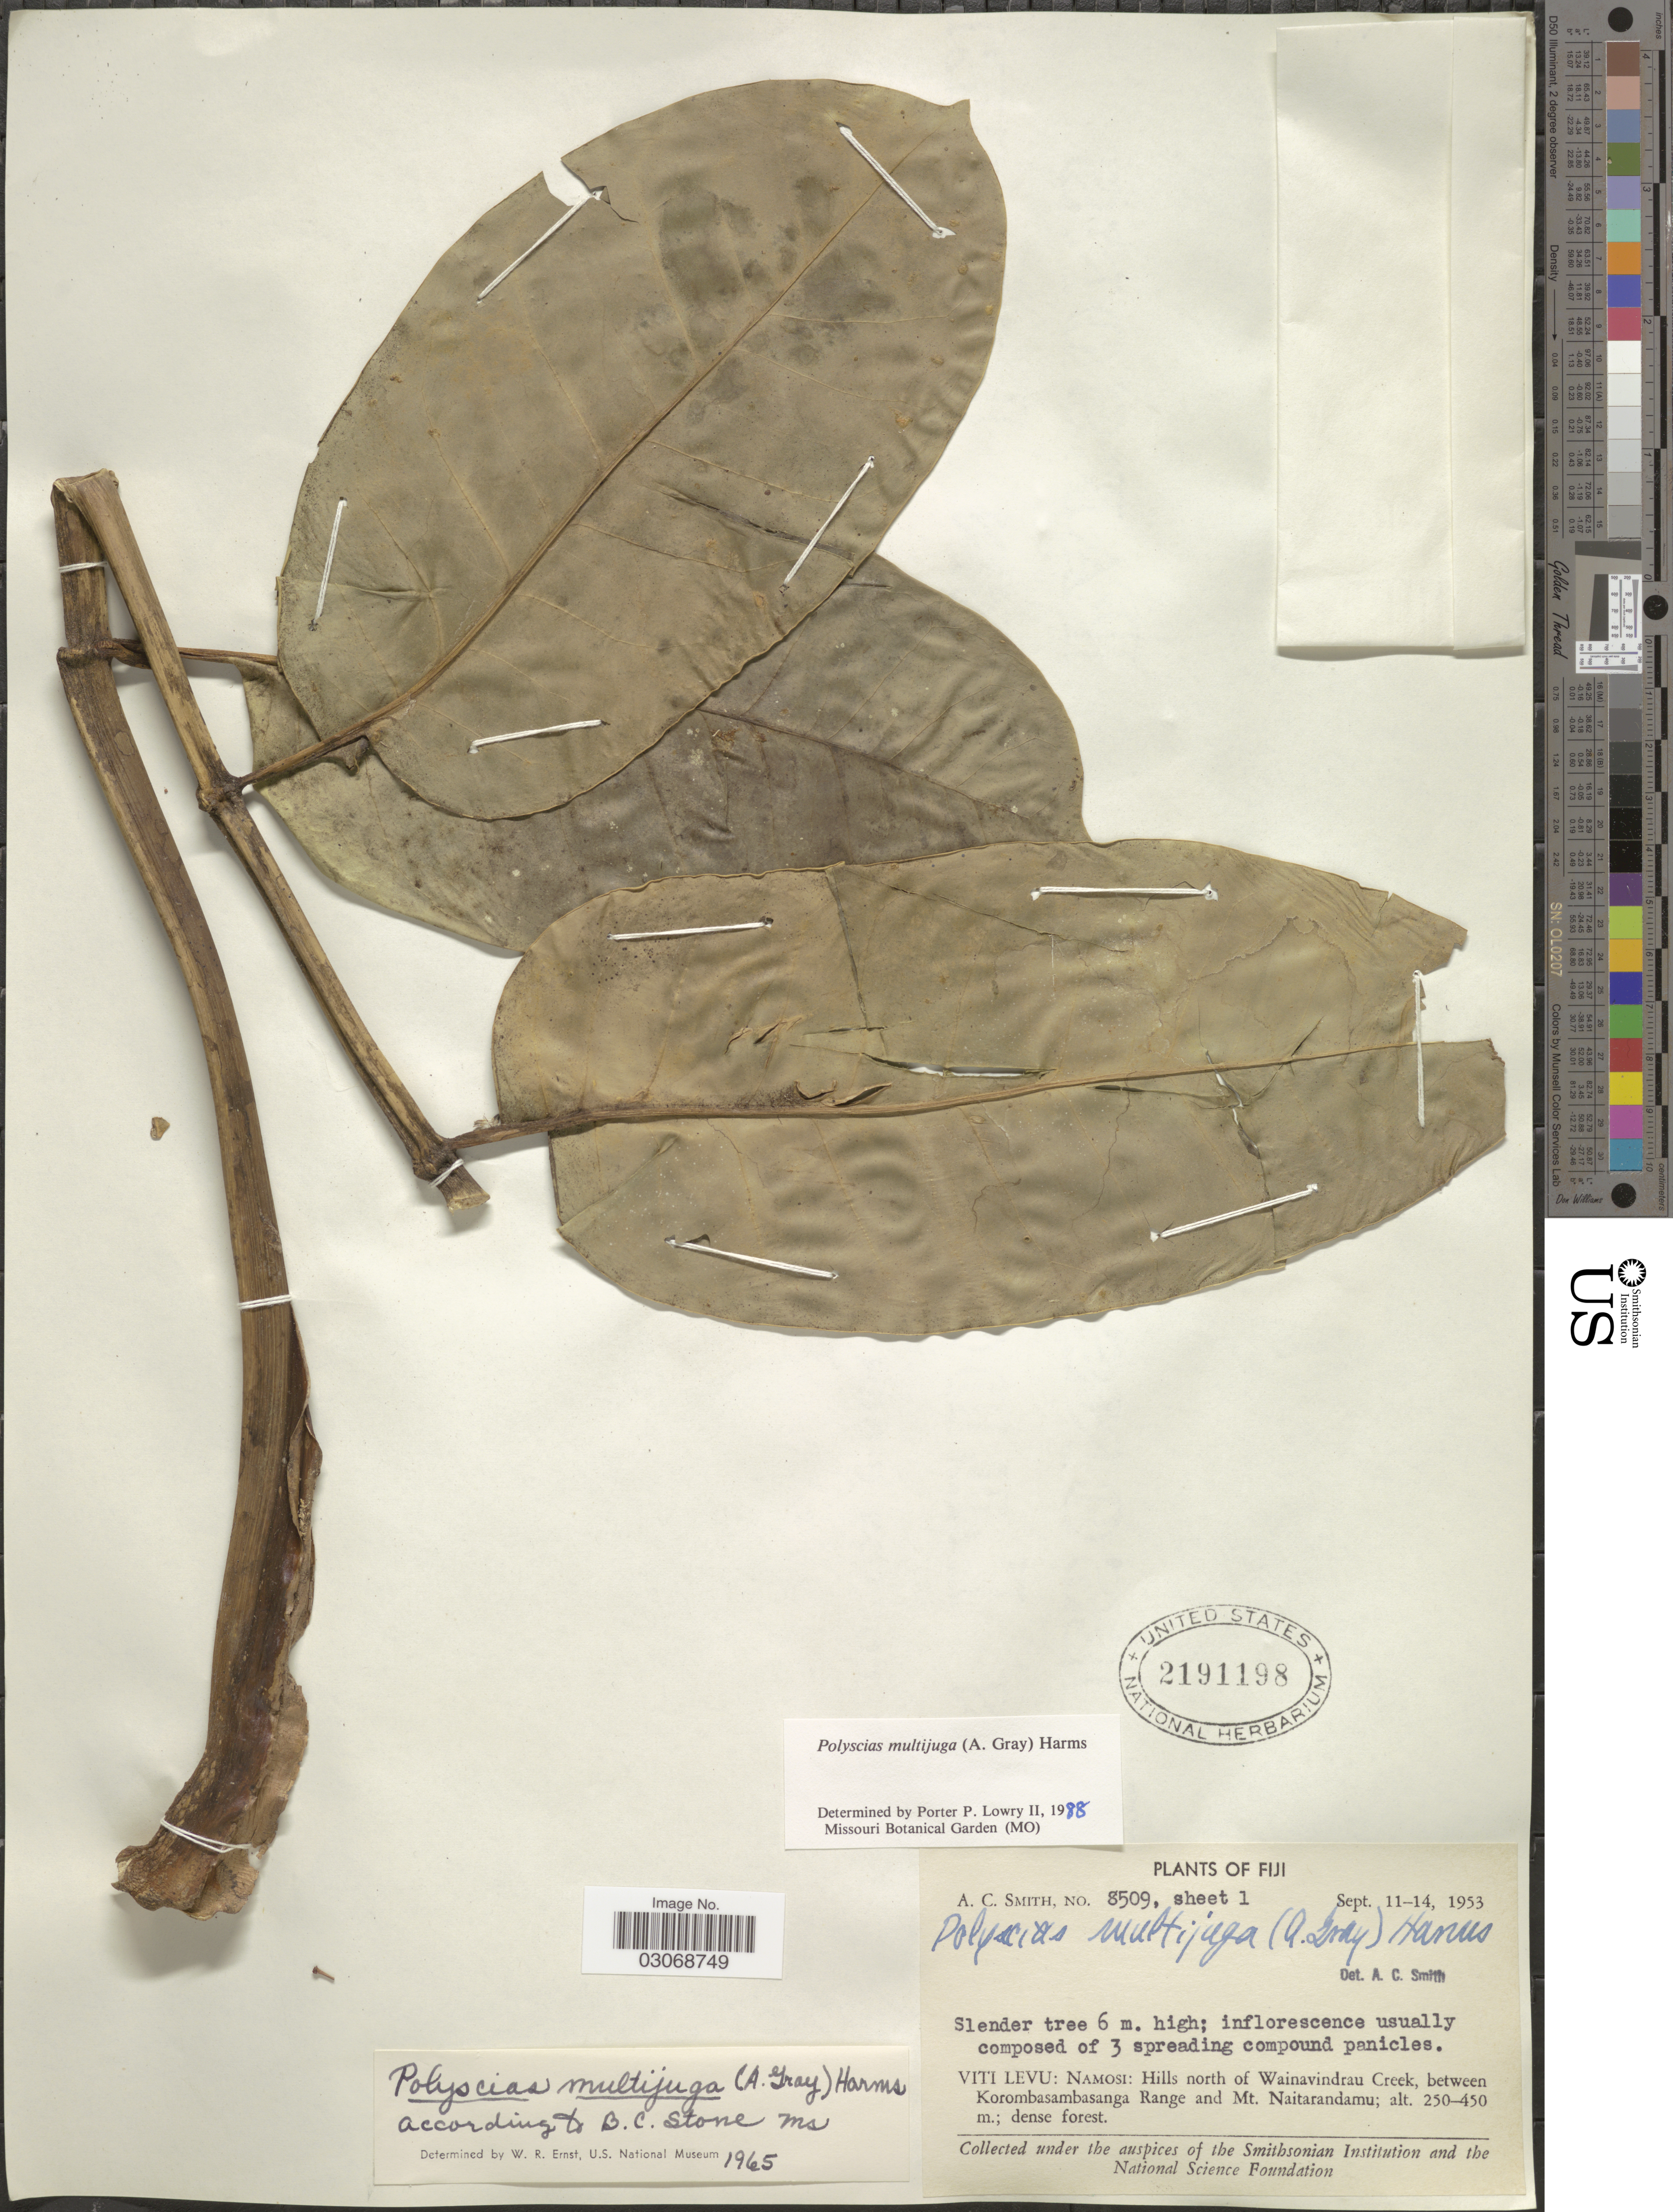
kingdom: Plantae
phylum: Tracheophyta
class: Magnoliopsida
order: Apiales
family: Araliaceae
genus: Polyscias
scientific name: Polyscias multijuga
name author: Harms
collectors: A. C. Smith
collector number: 8509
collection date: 1953-09-11/1953-09-14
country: Fiji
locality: Viti Levu: Namosi: Hills north of Wainavindrau Creek, between Korombasambasanga Range and Mt. Naitarandamu.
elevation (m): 250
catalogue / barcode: US 2191198